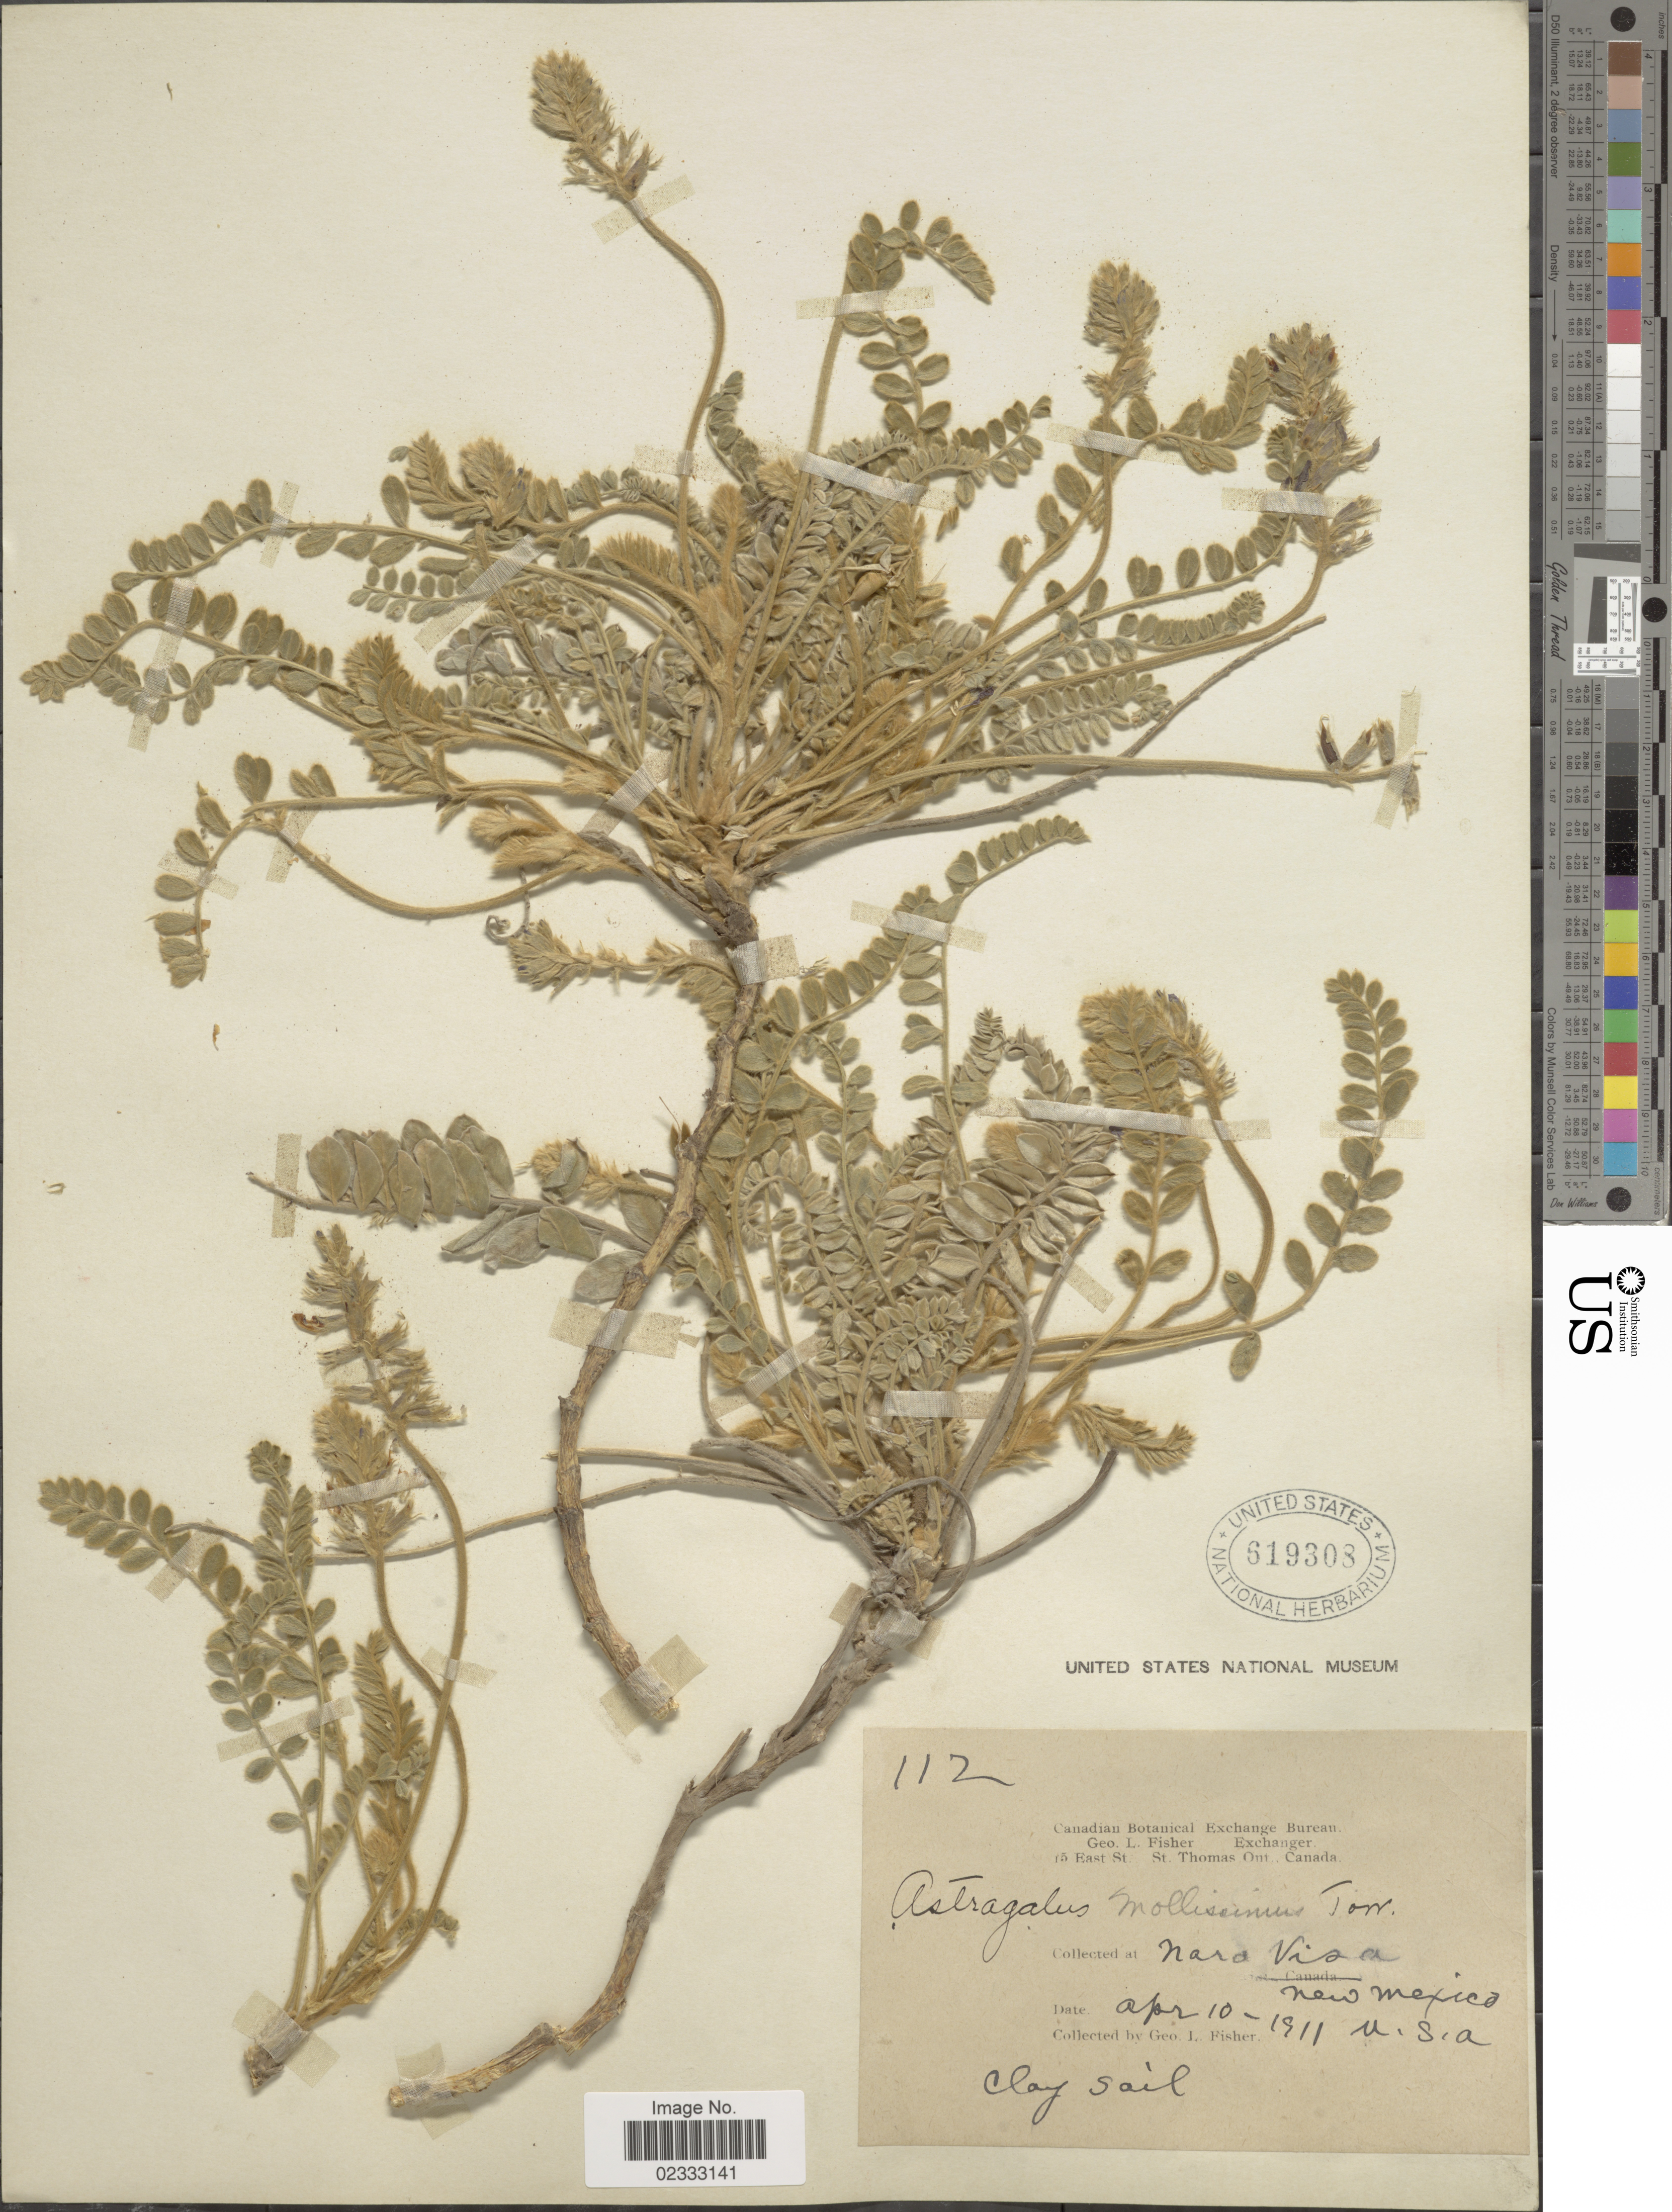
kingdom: Plantae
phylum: Tracheophyta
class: Magnoliopsida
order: Fabales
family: Fabaceae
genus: Astragalus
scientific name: Astragalus mollissimus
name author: Torr.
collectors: G. L. Fisher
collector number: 112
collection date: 1911-04-10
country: United States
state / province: New Mexico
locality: Nara Visa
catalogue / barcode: US 619308